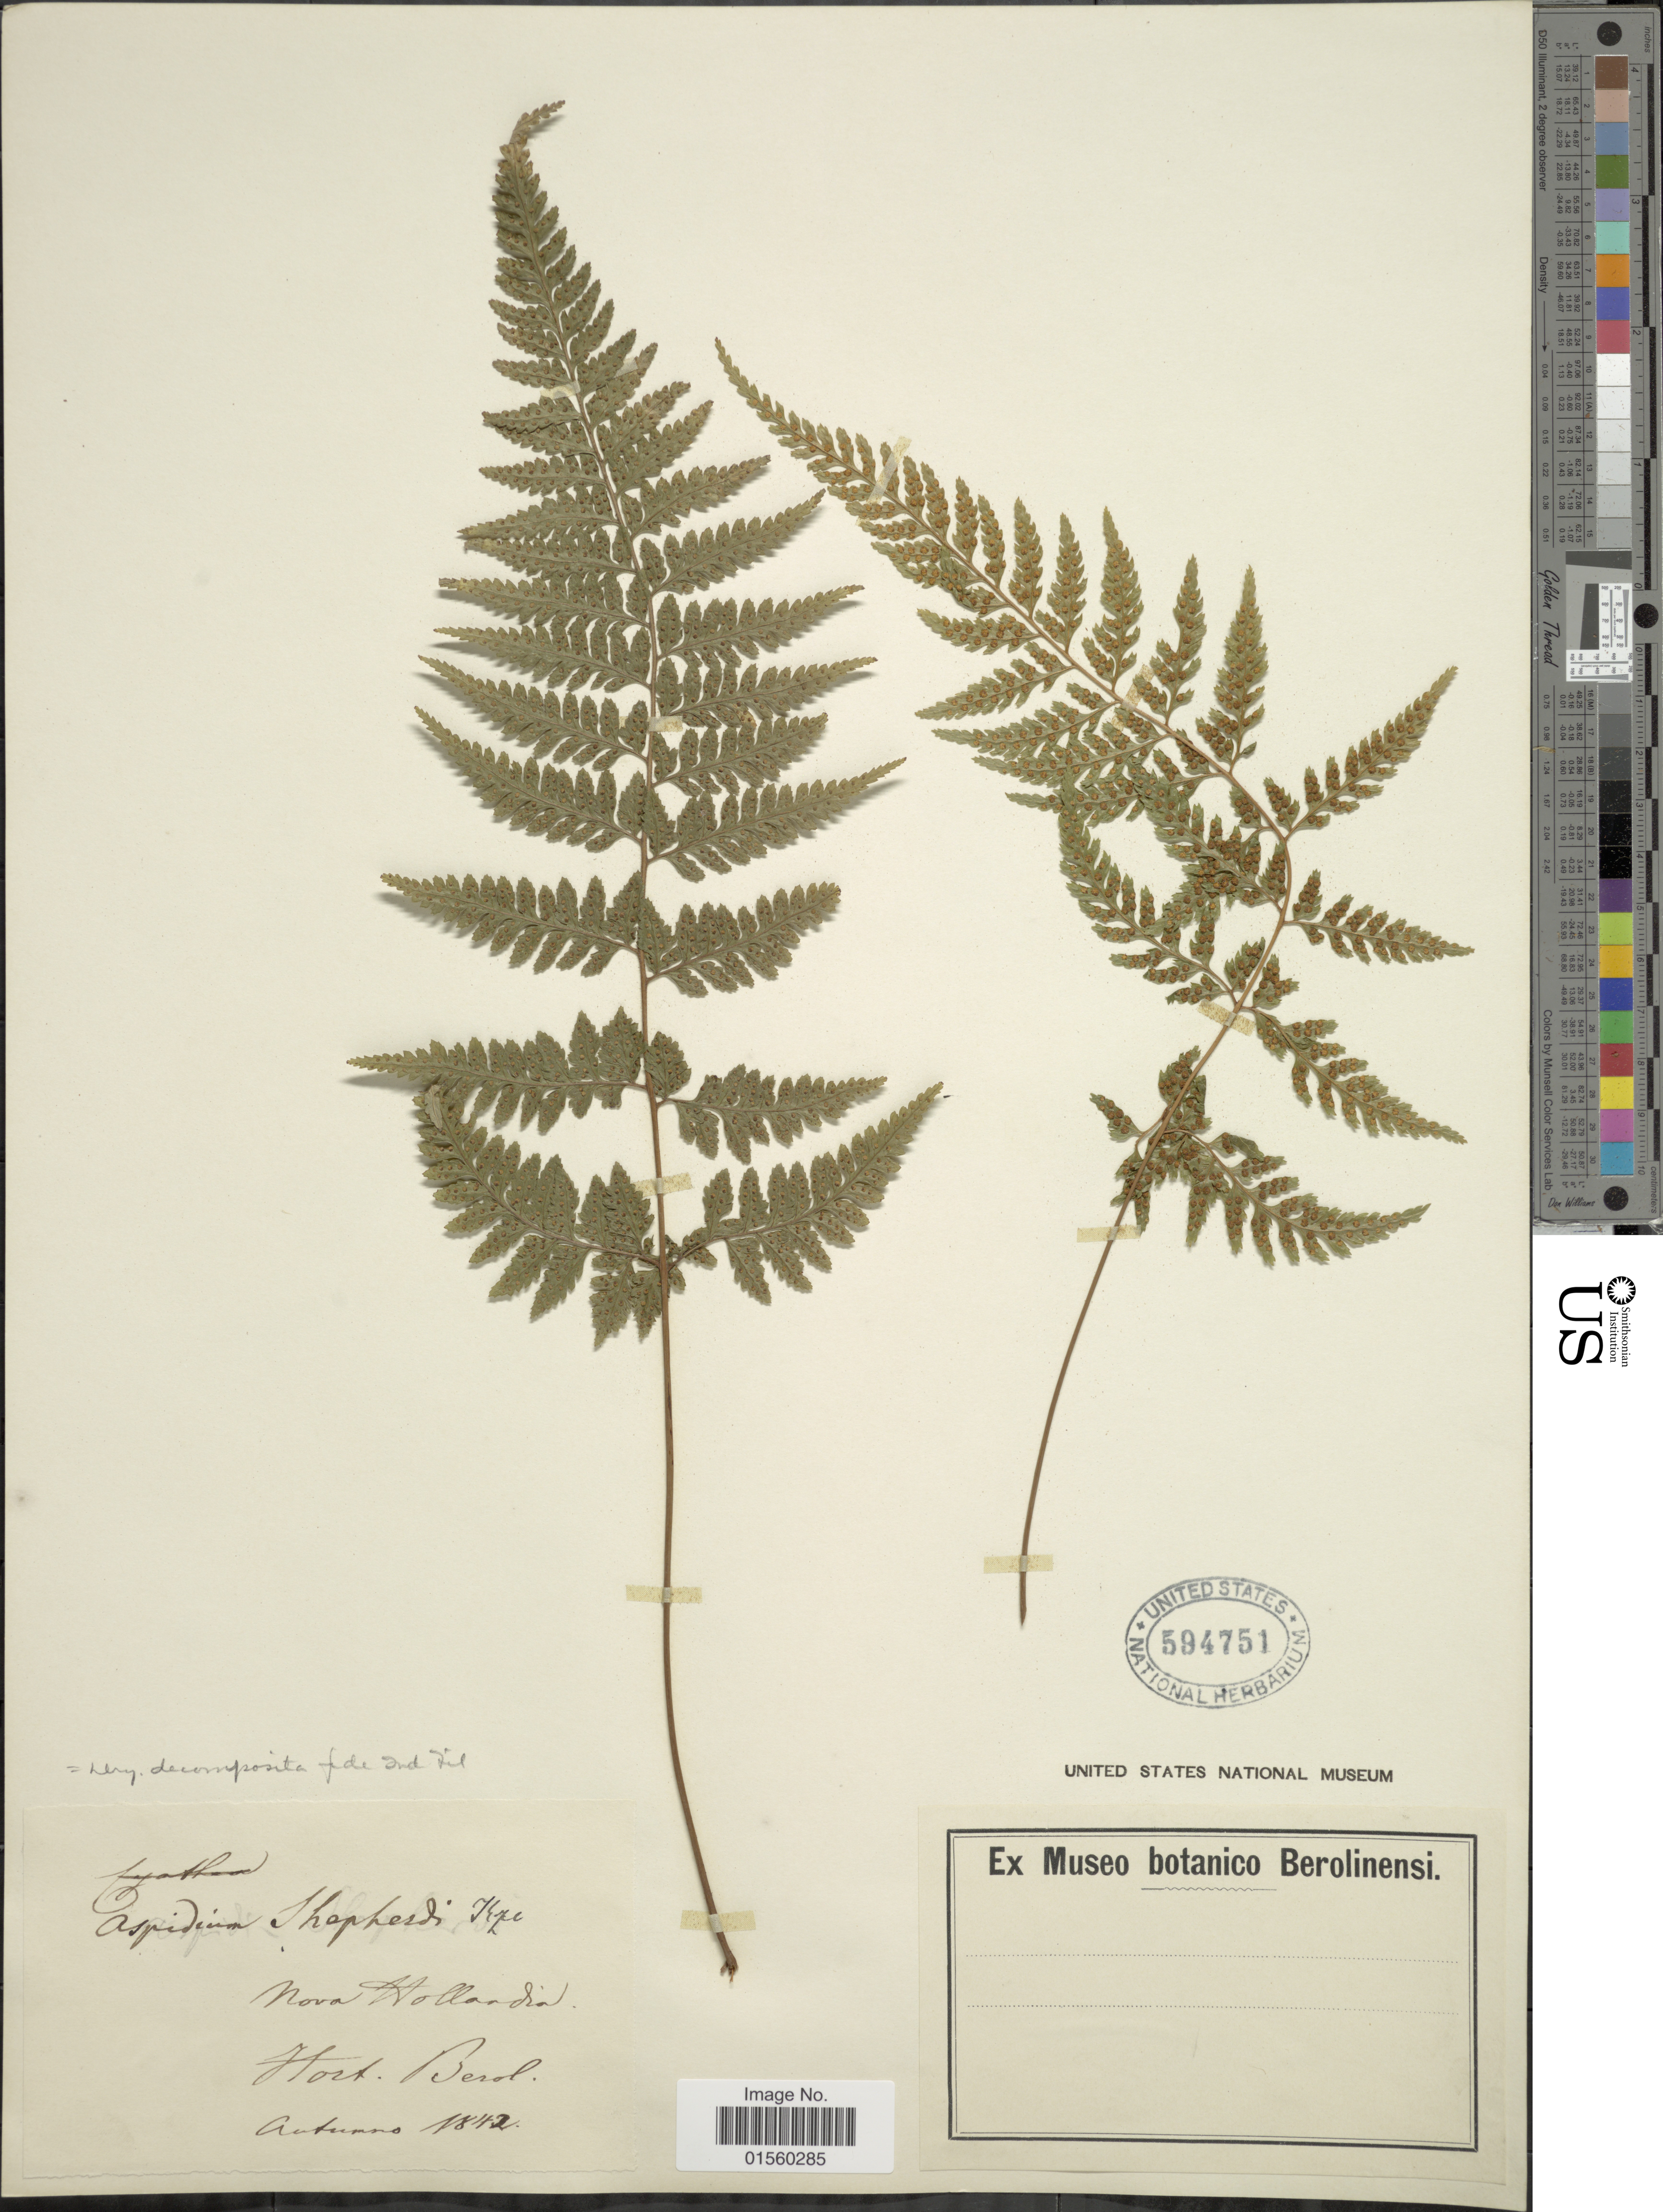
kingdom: Plantae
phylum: Tracheophyta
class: Polypodiopsida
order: Polypodiales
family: Dryopteridaceae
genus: Parapolystichum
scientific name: Parapolystichum glabellum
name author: (A. Cunn.) Labiak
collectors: ex Museo Botanico Berolinensi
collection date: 1842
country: Australia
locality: Nova Hollandia, Hort. Berol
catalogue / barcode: US 594751